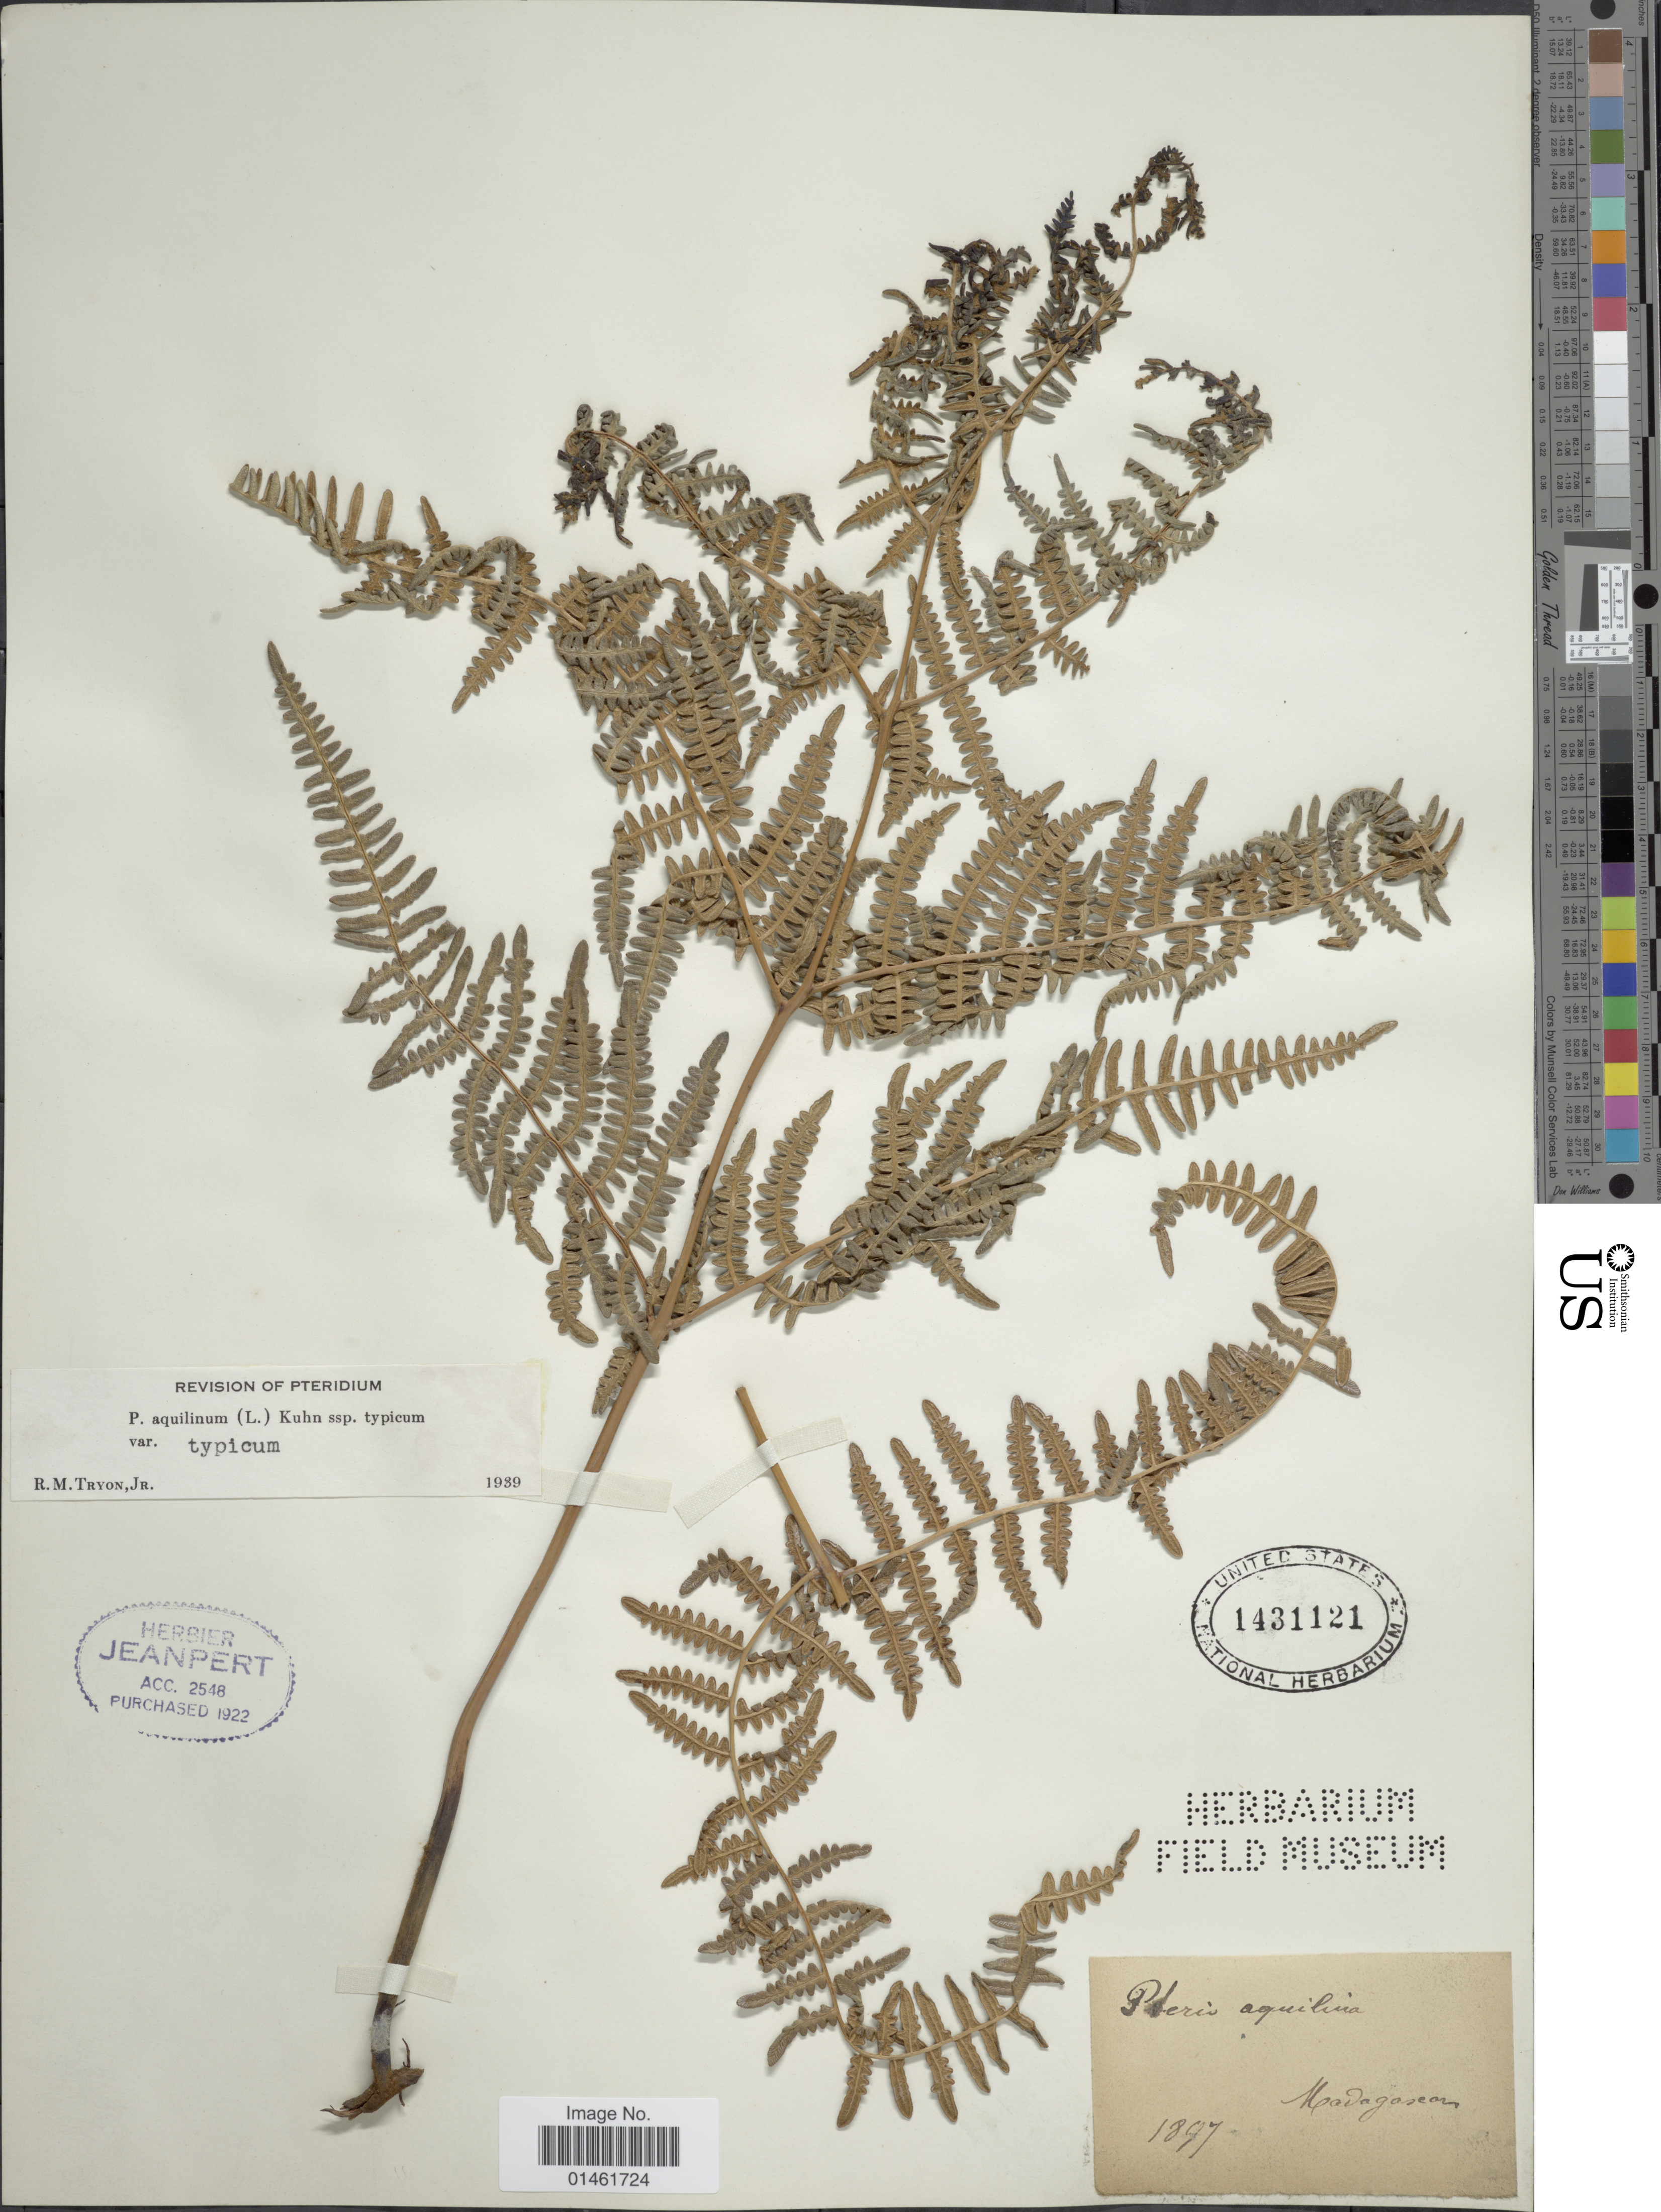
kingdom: Plantae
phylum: Tracheophyta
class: Polypodiopsida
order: Polypodiales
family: Dennstaedtiaceae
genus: Pteridium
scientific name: Pteridium aquilinum var. typicum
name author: R.M. Tryon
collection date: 1897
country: Madagascar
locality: Madagascar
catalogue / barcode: US 1431121